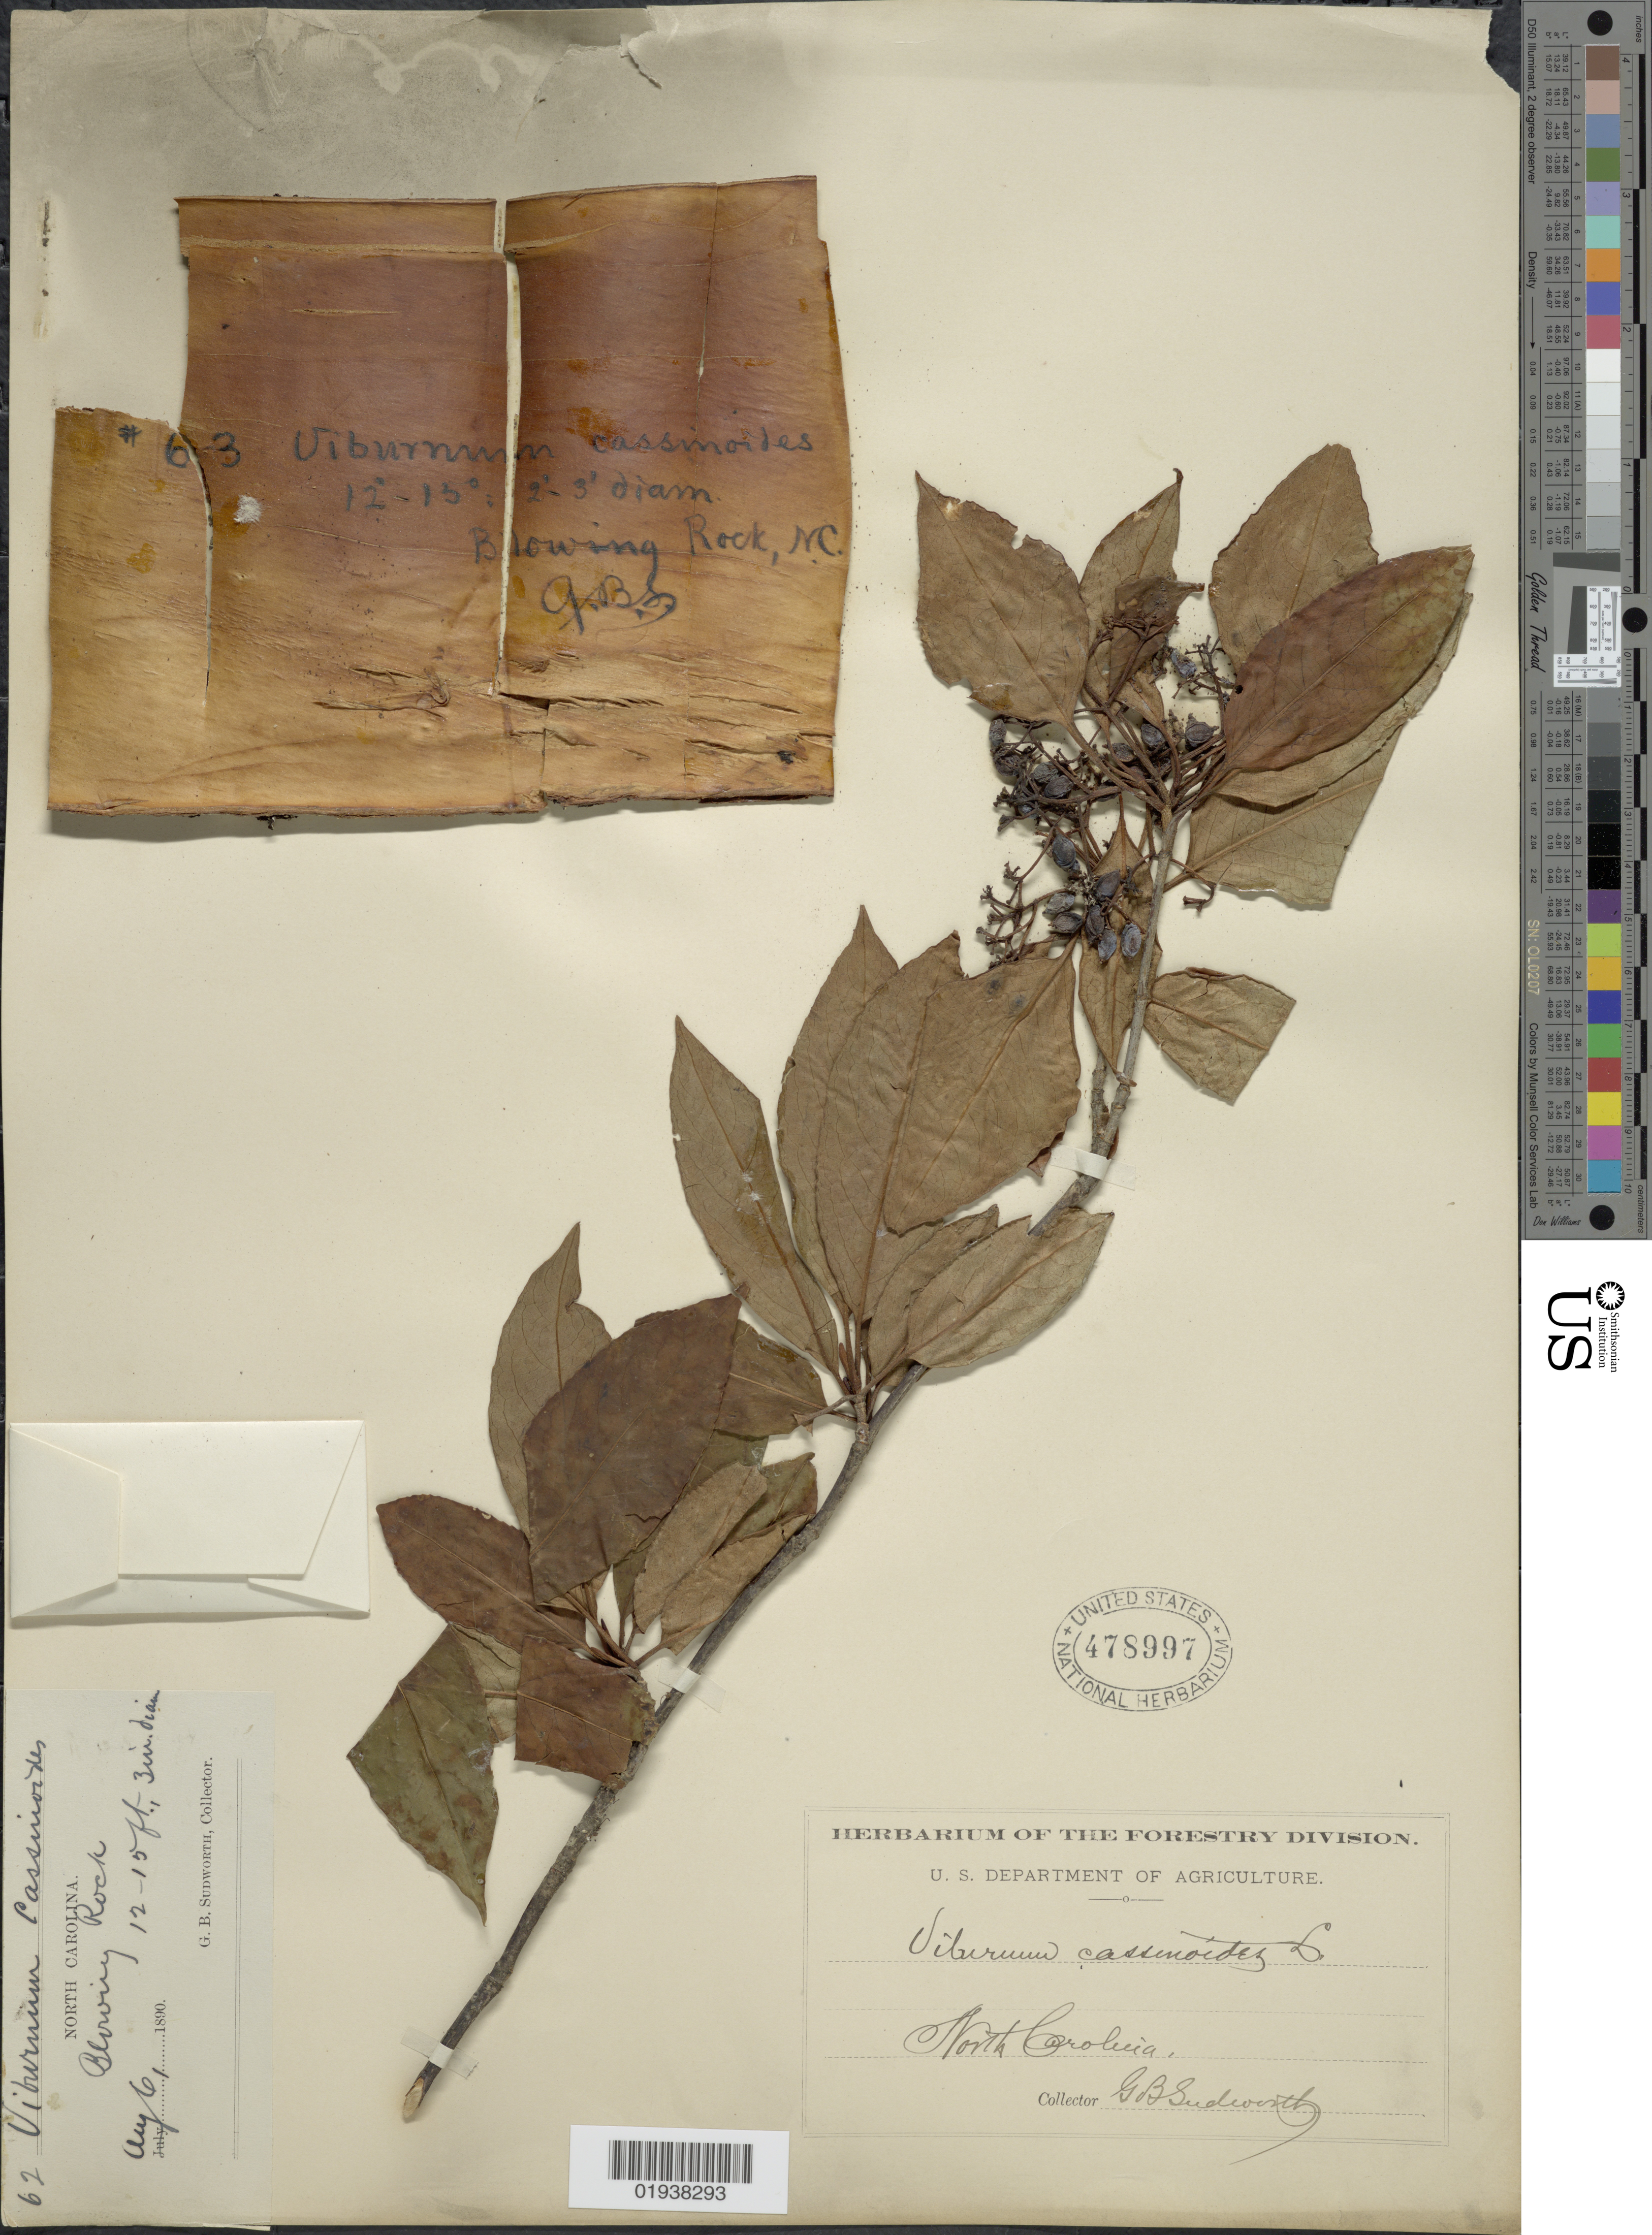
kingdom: Plantae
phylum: Tracheophyta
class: Magnoliopsida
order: Dipsacales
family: Viburnaceae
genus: Viburnum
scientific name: Viburnum cassinoides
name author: L.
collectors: G. B. Sudworth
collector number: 62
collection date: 1890-08-06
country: United States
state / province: North Carolina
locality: Blowing Rock.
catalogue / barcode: US 478997